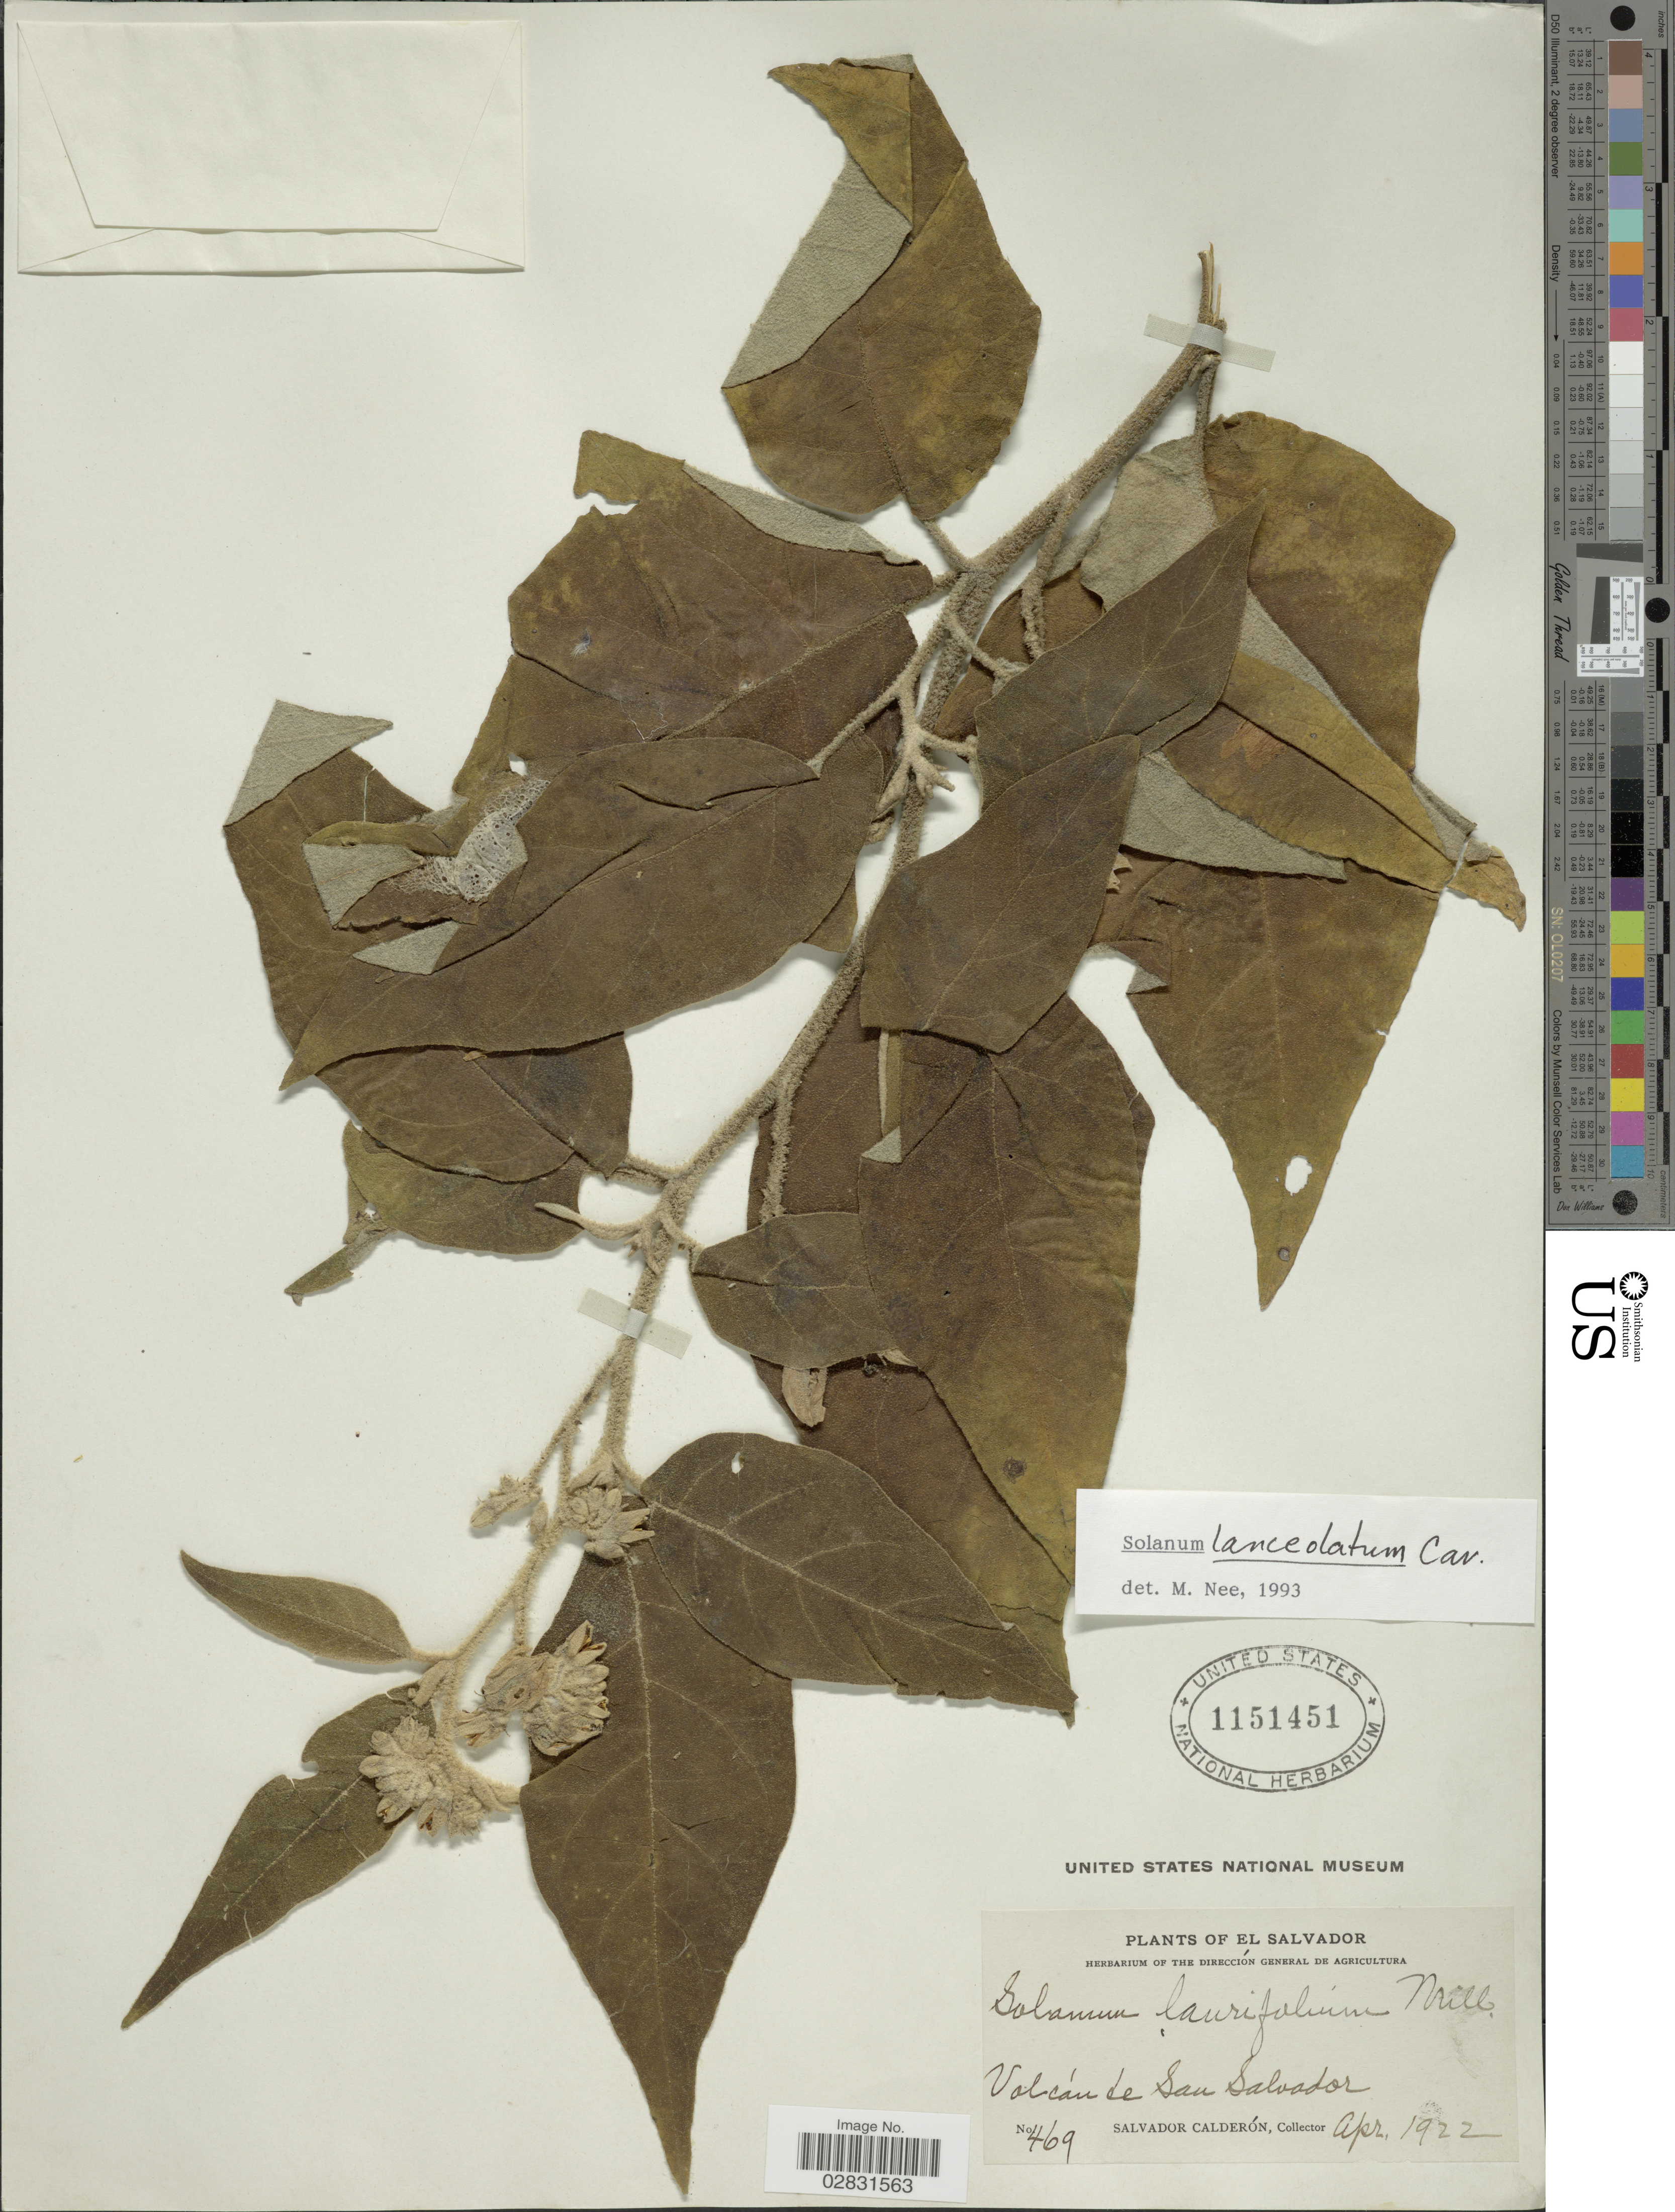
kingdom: Plantae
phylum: Tracheophyta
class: Magnoliopsida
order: Solanales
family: Solanaceae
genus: Solanum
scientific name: Solanum lanceolatum Berthault, nom. illeg.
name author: Berthault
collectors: S. Calderón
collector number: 469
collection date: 1922-04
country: El Salvador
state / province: San Salvador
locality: Volcán de San Salvador.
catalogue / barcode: US 1151451